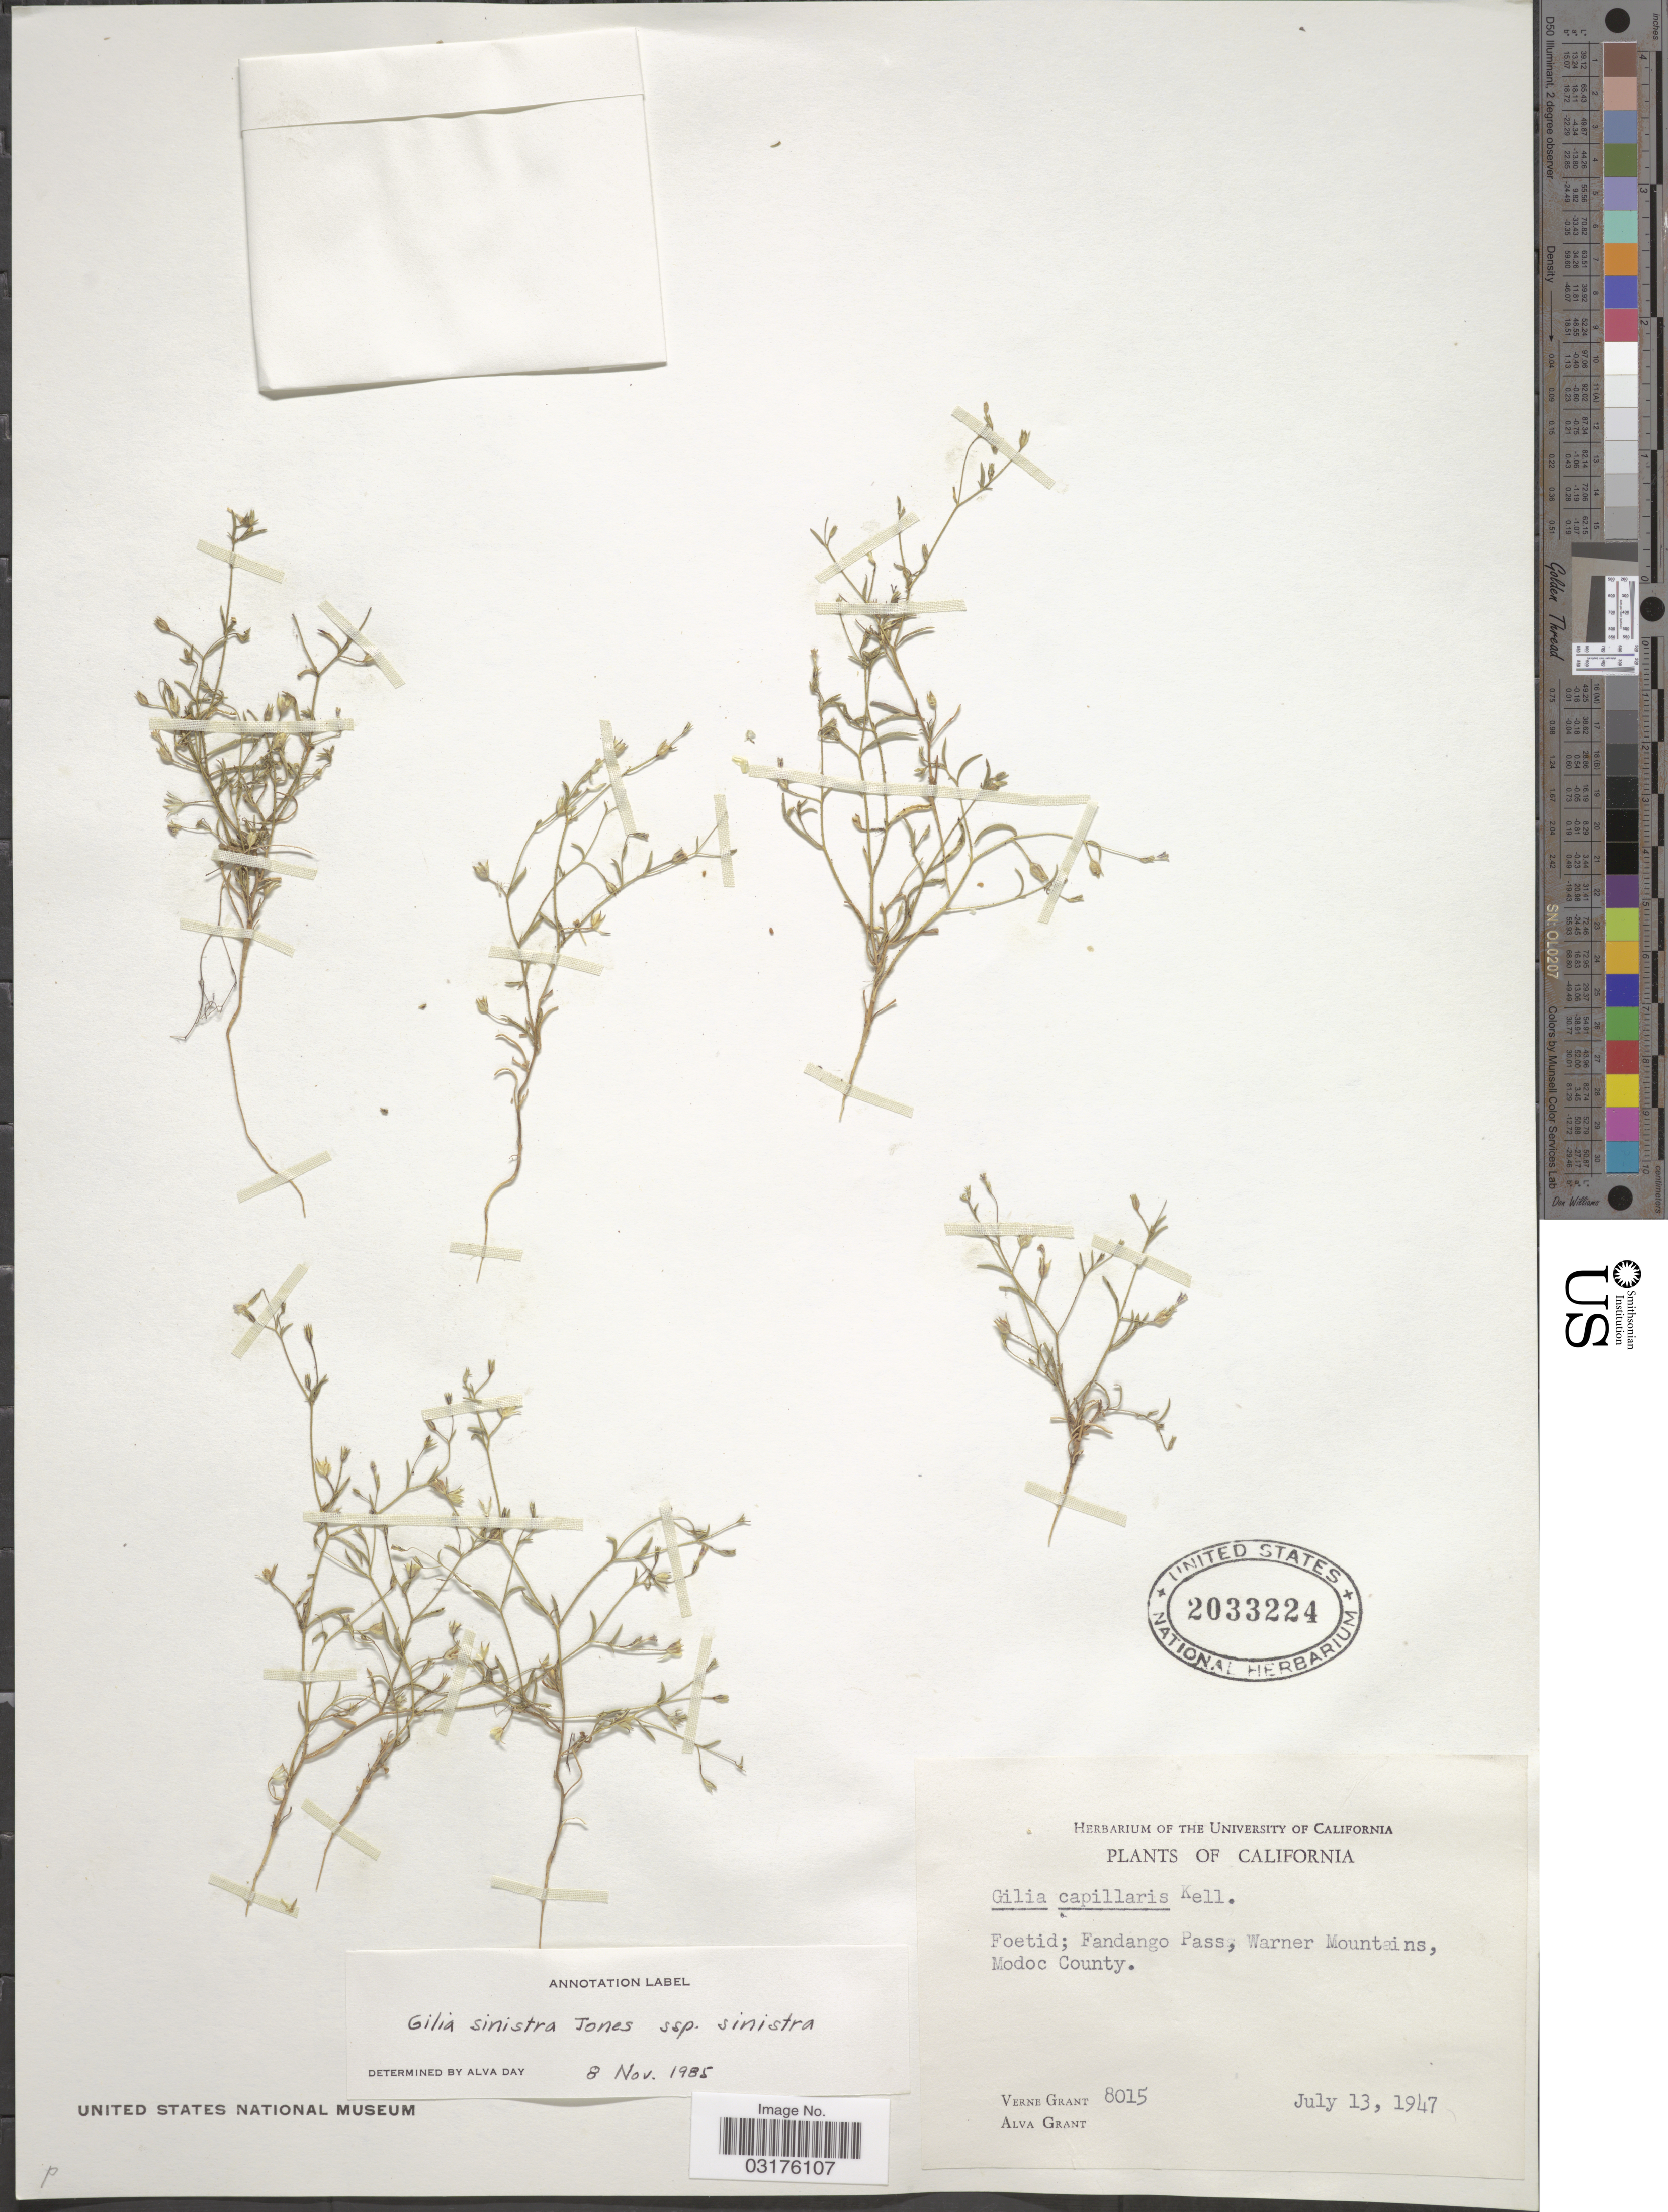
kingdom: Plantae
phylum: Tracheophyta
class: Magnoliopsida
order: Ericales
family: Polemoniaceae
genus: Navarretia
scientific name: Navarretia sinistra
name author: (M.E. Jones) L.A. Johnson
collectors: V. Grant & A. Grant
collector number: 8015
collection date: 1947-07-13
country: United States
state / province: California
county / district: Modoc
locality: Foetid; Fandango Pass, Warner Mountains, Modoc County.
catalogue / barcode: US 2033224